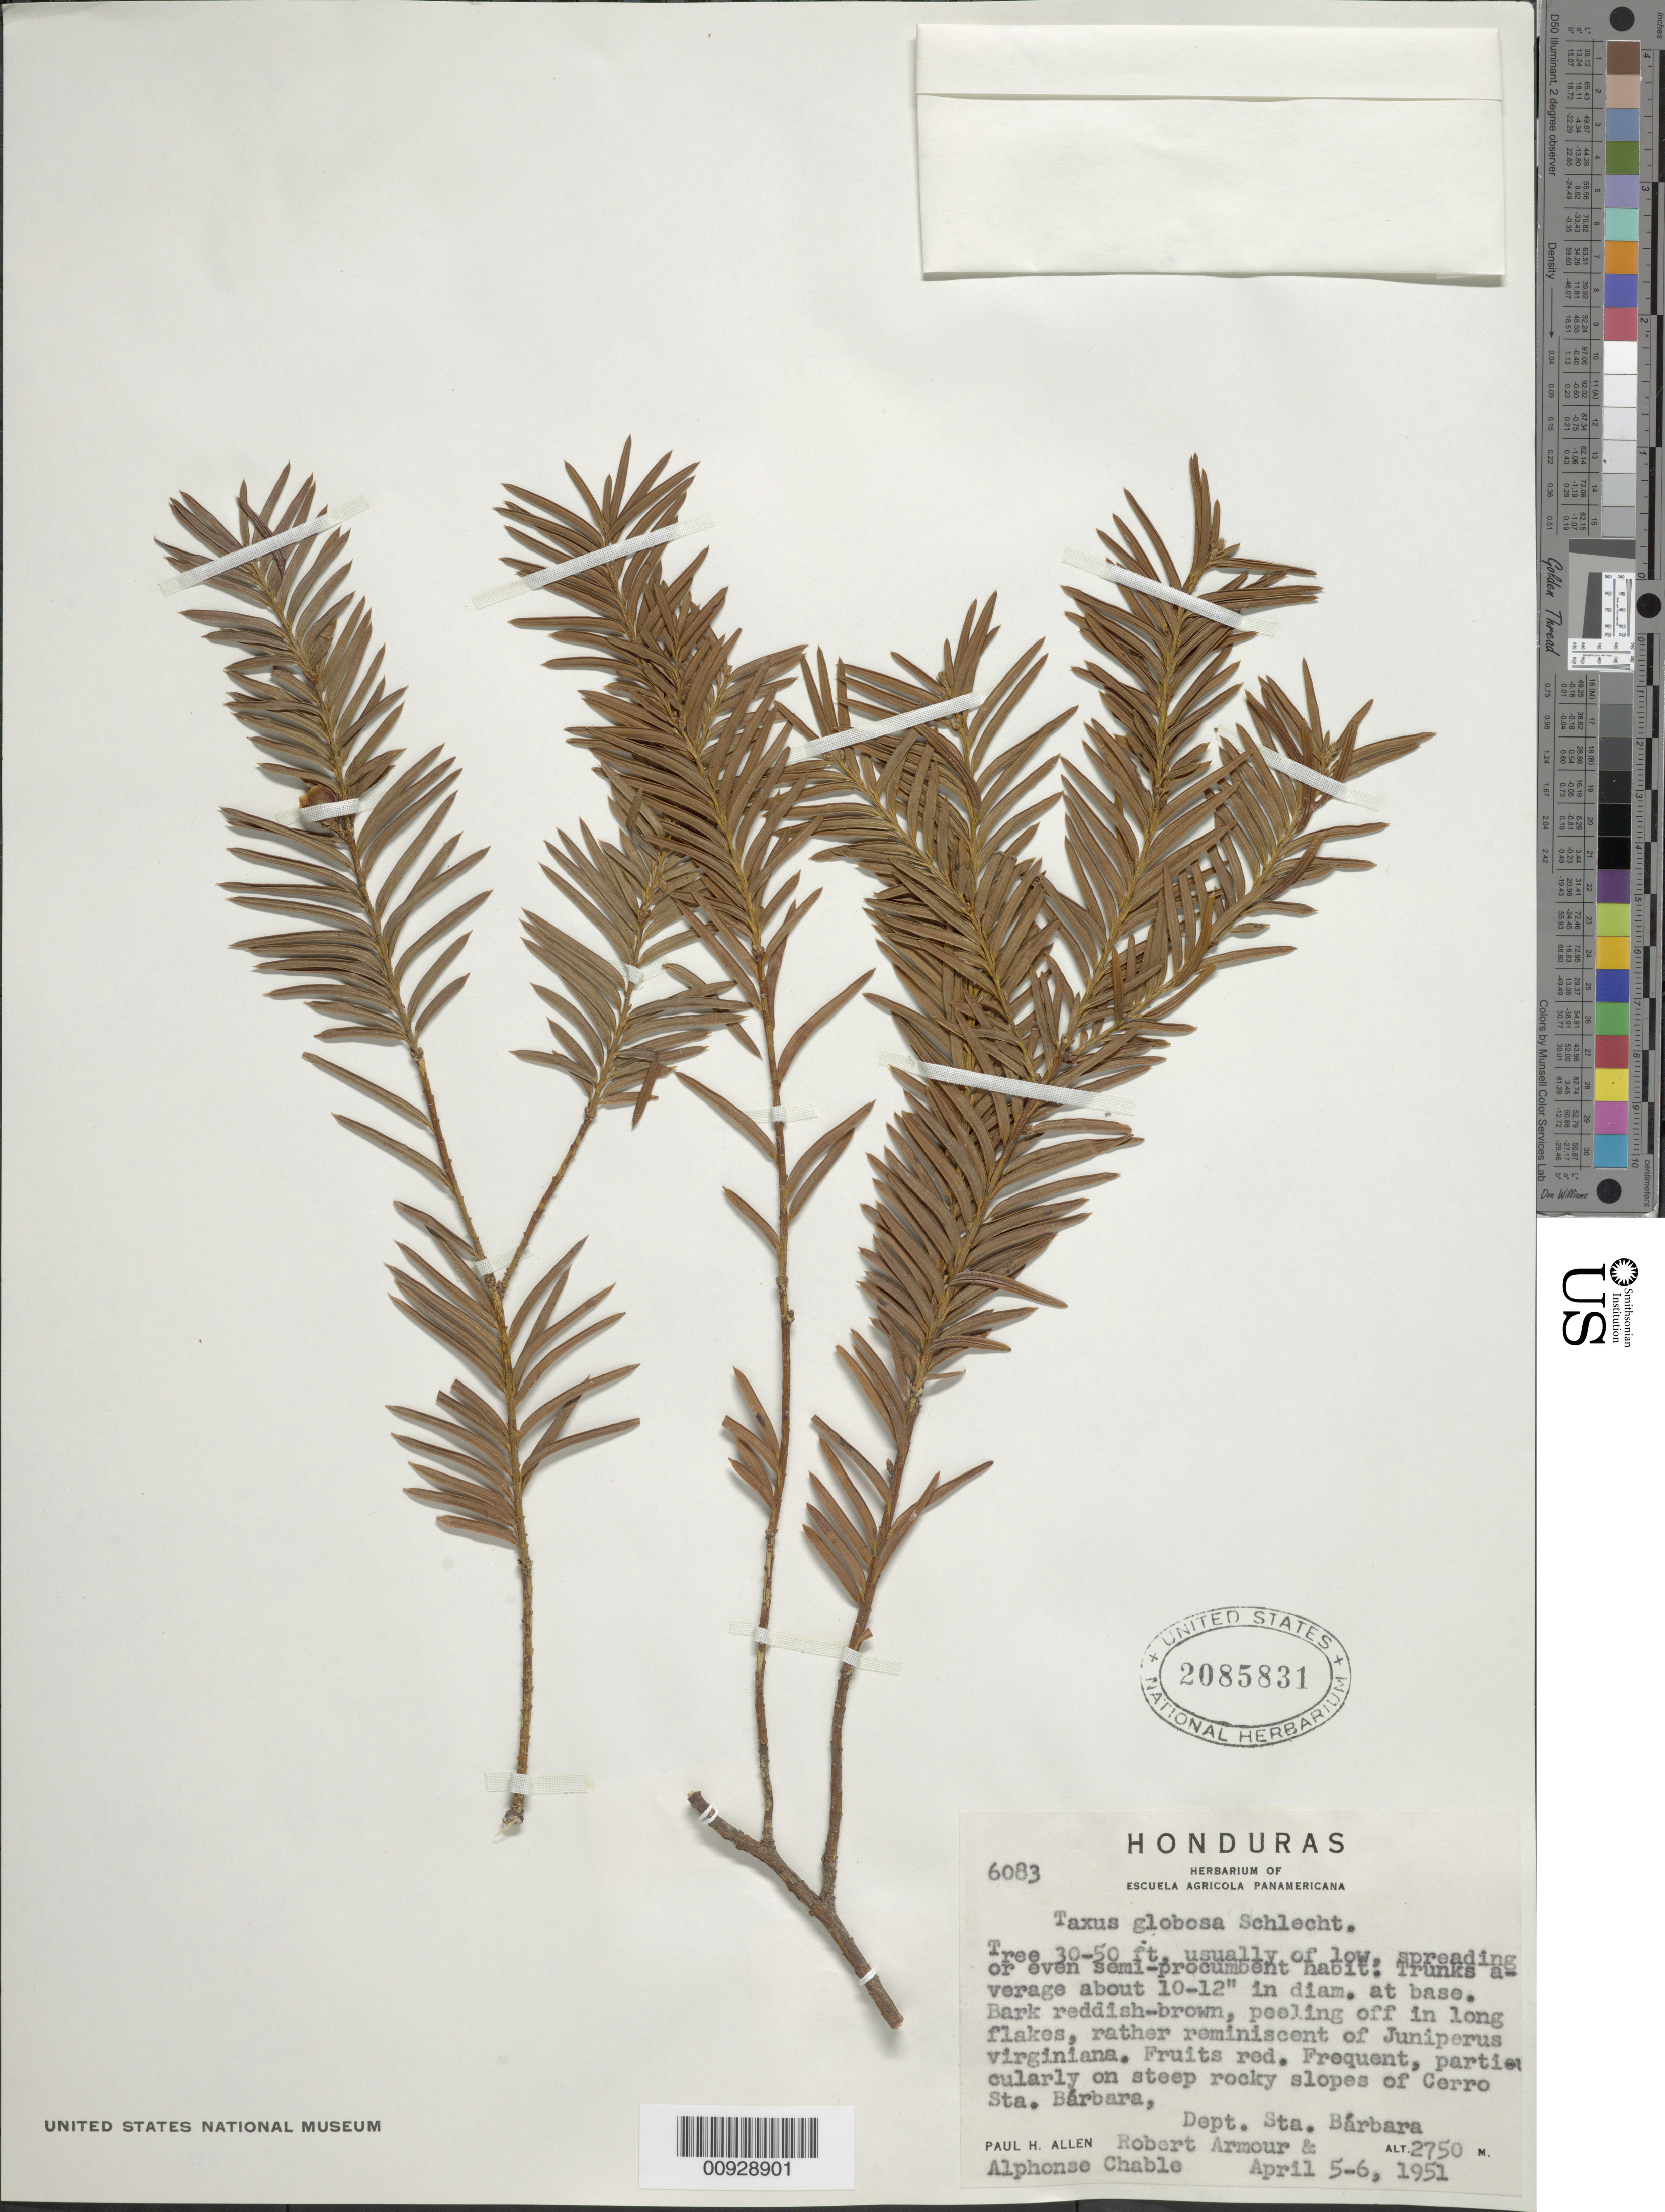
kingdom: Plantae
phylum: Tracheophyta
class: Pinopsida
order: Pinales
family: Taxaceae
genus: Taxus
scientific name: Taxus globosa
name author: Schltdl.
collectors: P. H. Allen, R. Armour & A. Chable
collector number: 6083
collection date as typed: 05 Apr 1951 to 06 Apr 1951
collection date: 1951-04-05/1951-04-06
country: Honduras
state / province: Santa Bárbara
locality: Cerro Sta. Bárbara.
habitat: On steep rocky slopes of Cerro.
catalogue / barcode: US 2085831